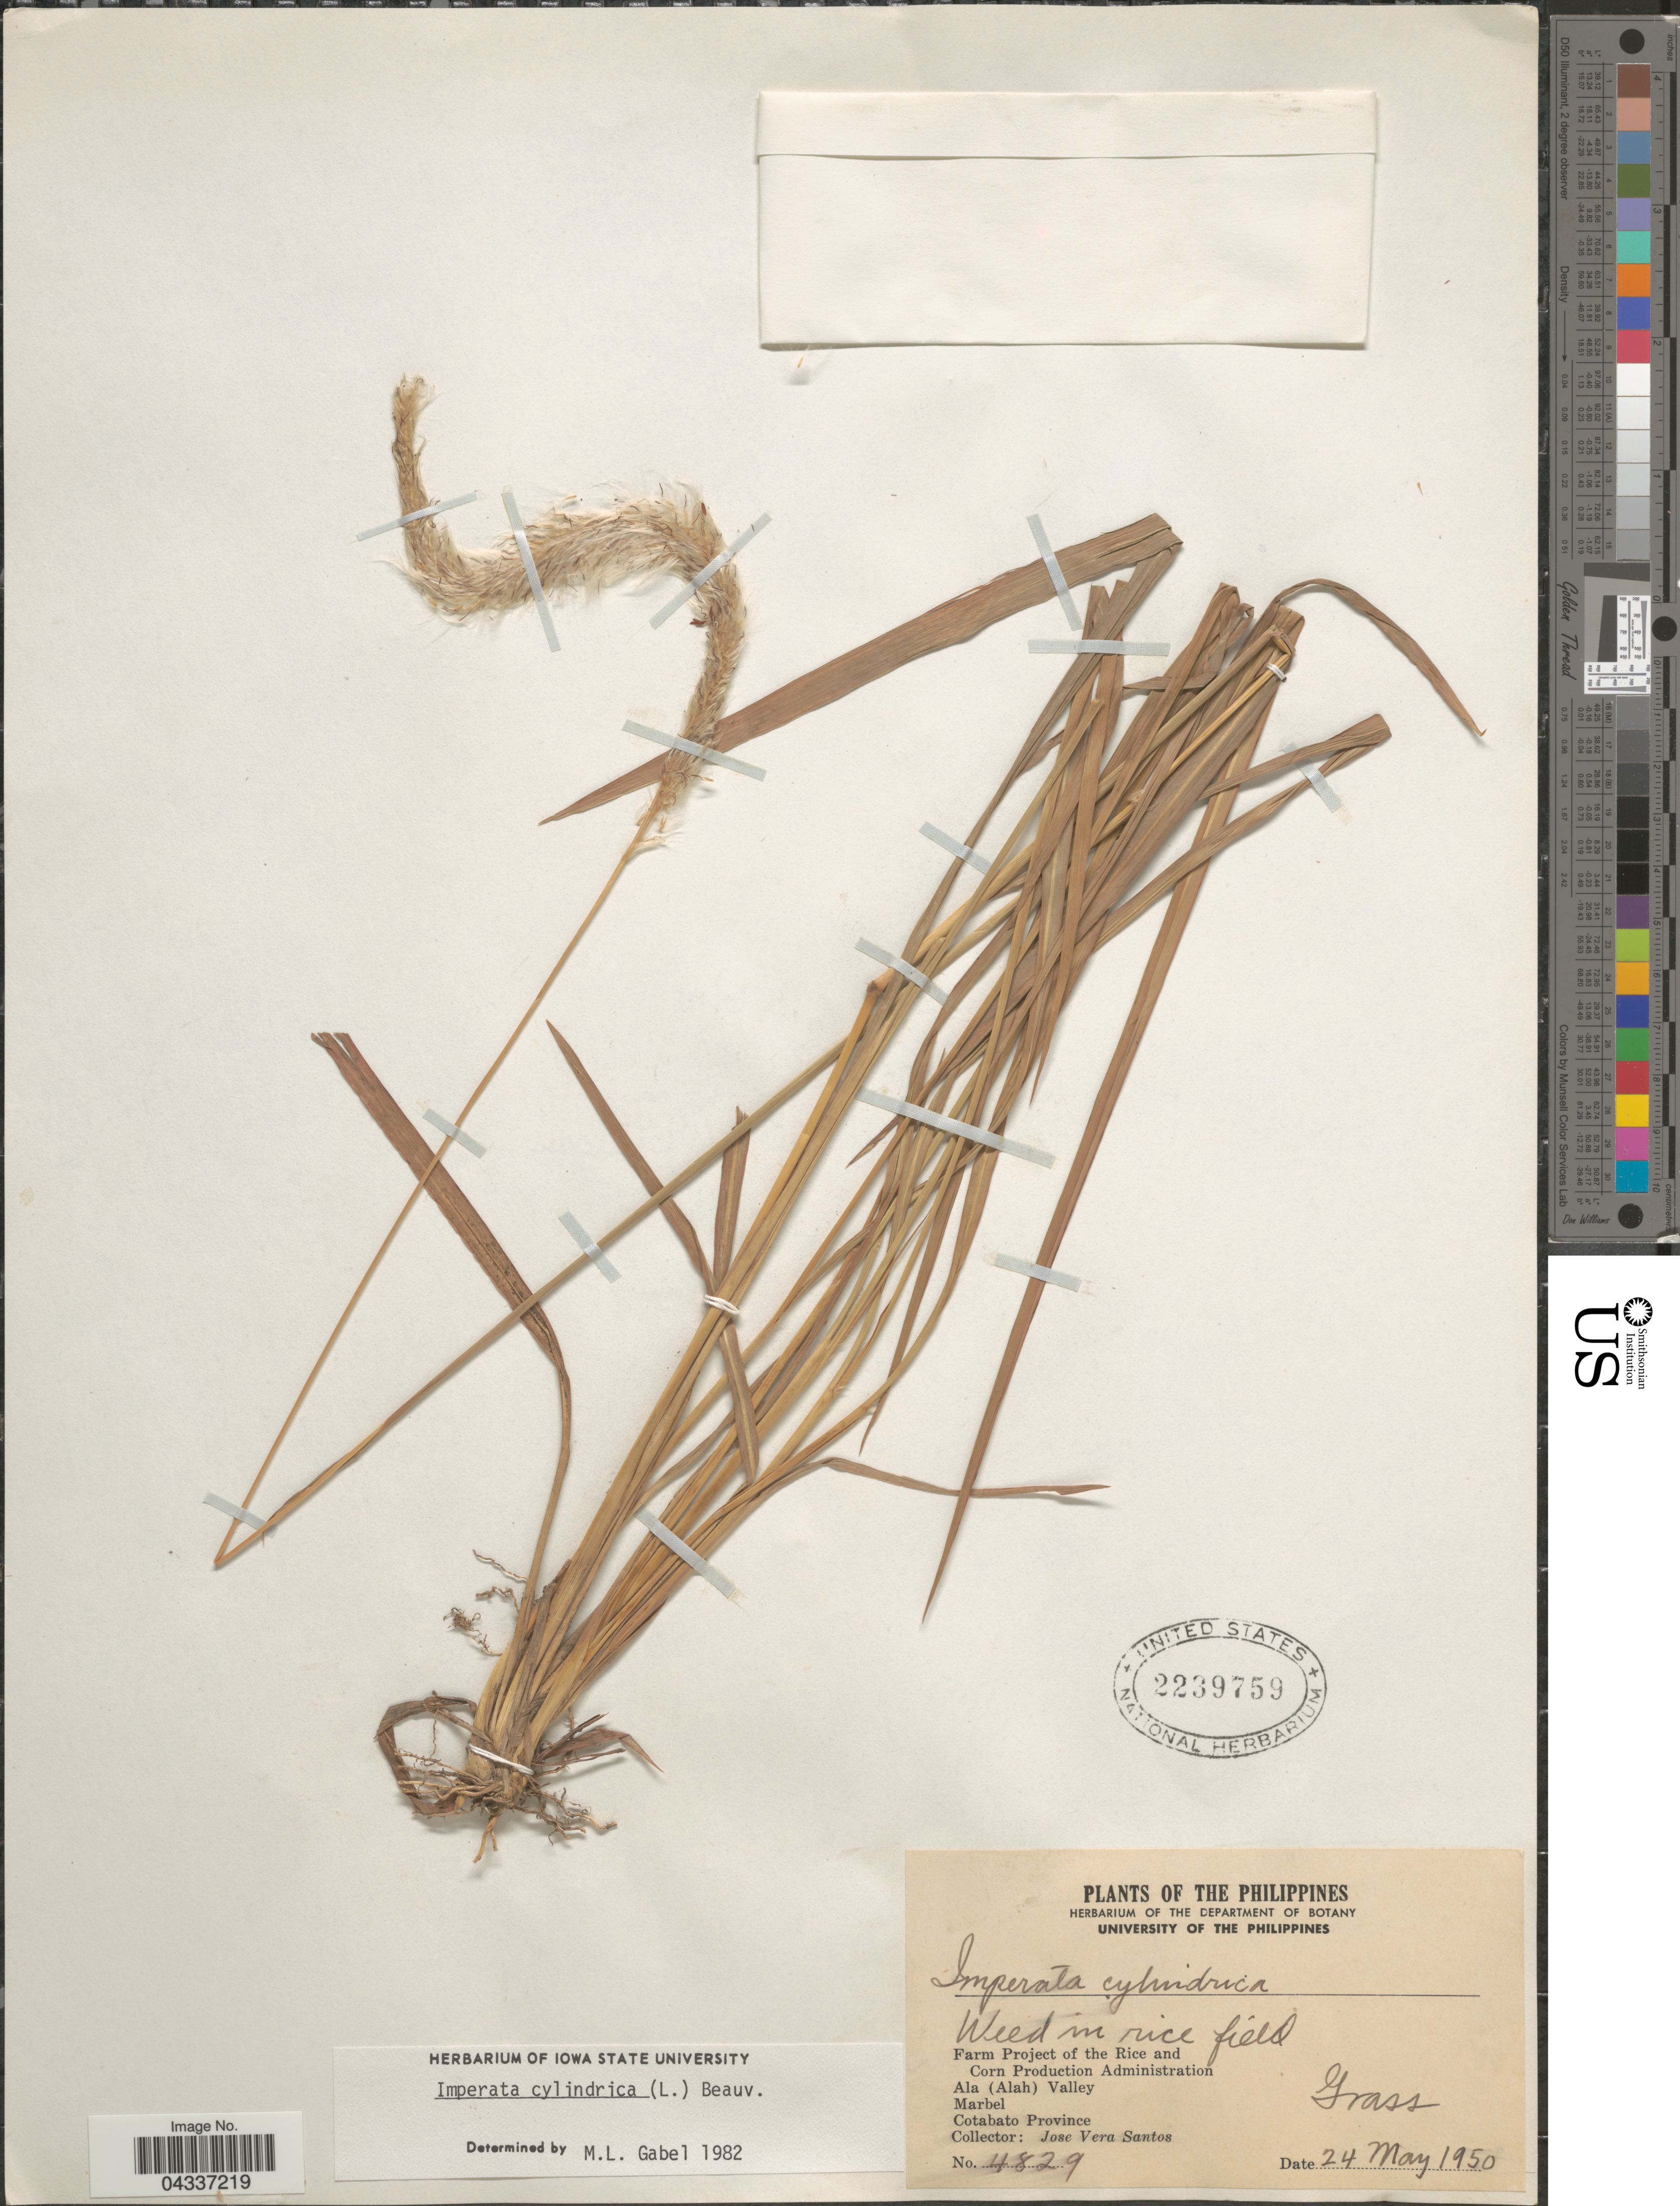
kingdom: Plantae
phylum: Tracheophyta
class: Liliopsida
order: Poales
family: Poaceae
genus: Imperata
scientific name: Imperata cylindrica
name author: (L.) P. Beauv.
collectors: J. V. Santos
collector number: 4829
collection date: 1950-05-24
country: Philippines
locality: Farm Project of the Rice and Corn Production Administration. Ala (Alah) Valley. Marbel. Cotabato Province.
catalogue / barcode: US 2239759